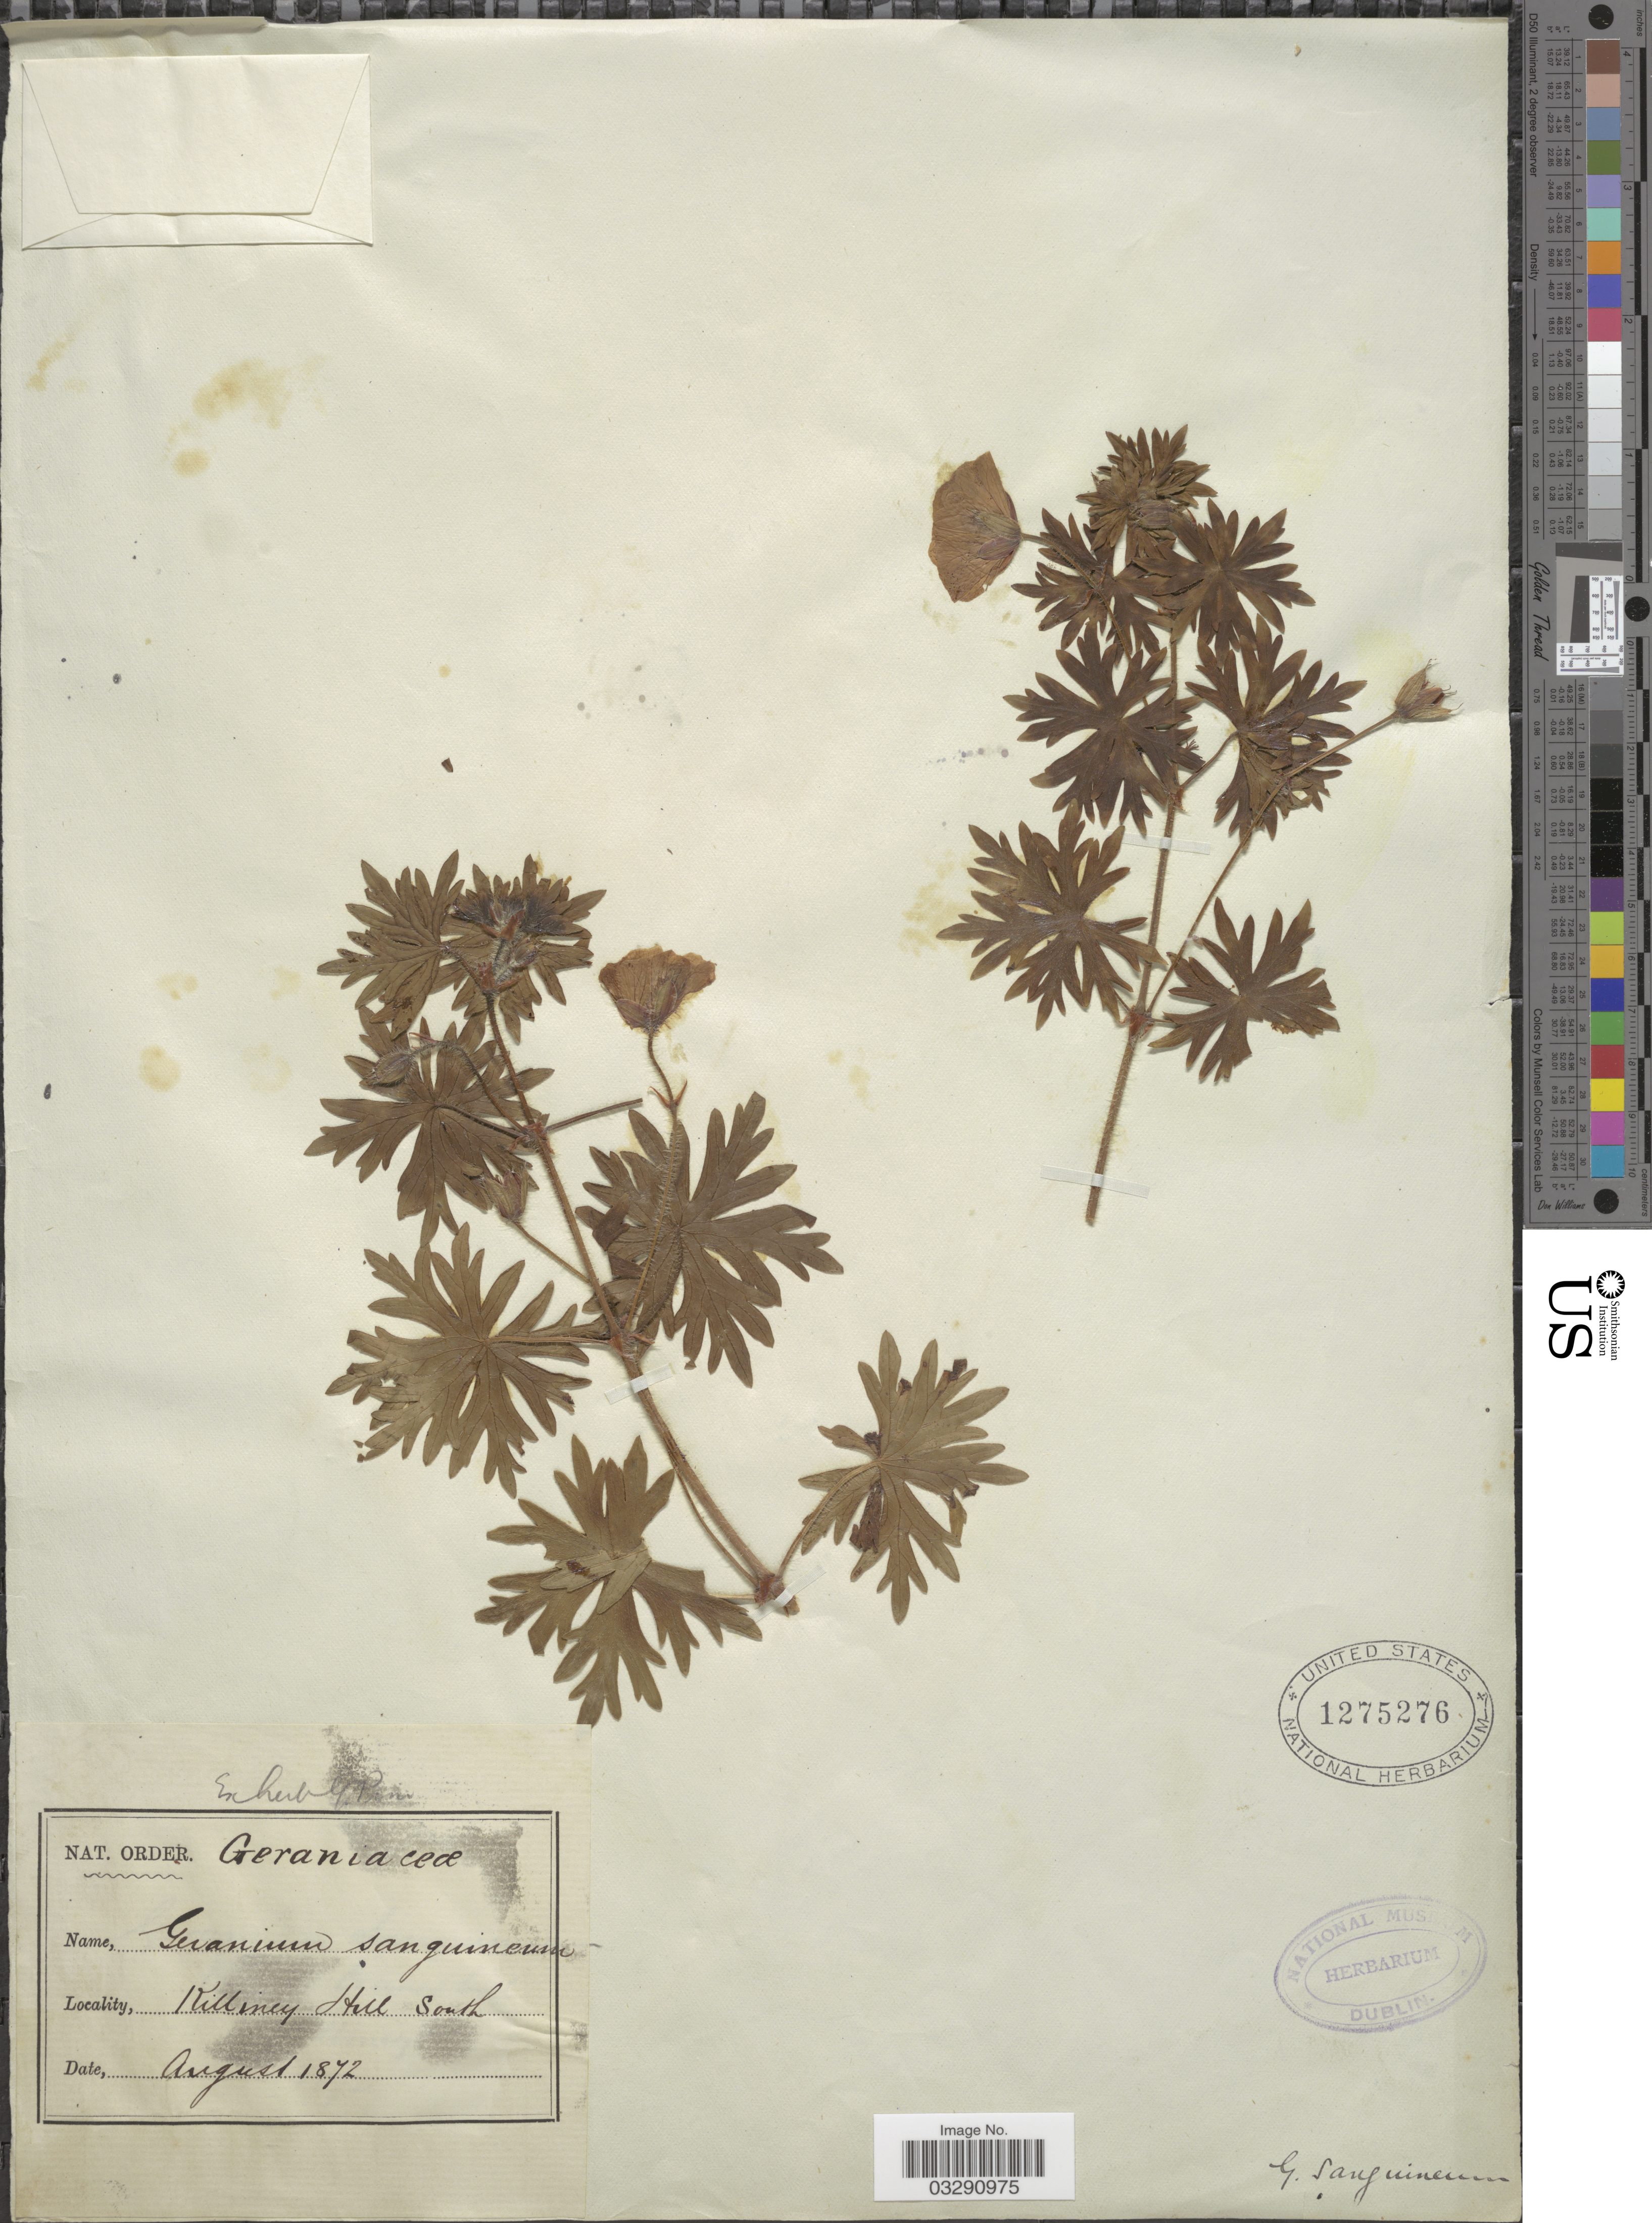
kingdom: Plantae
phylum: Tracheophyta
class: Magnoliopsida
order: Geraniales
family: Geraniaceae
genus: Geranium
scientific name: Geranium sanguineum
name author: L.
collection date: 1872-08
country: Ireland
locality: Killiney Hill South.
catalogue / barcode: US 1275276